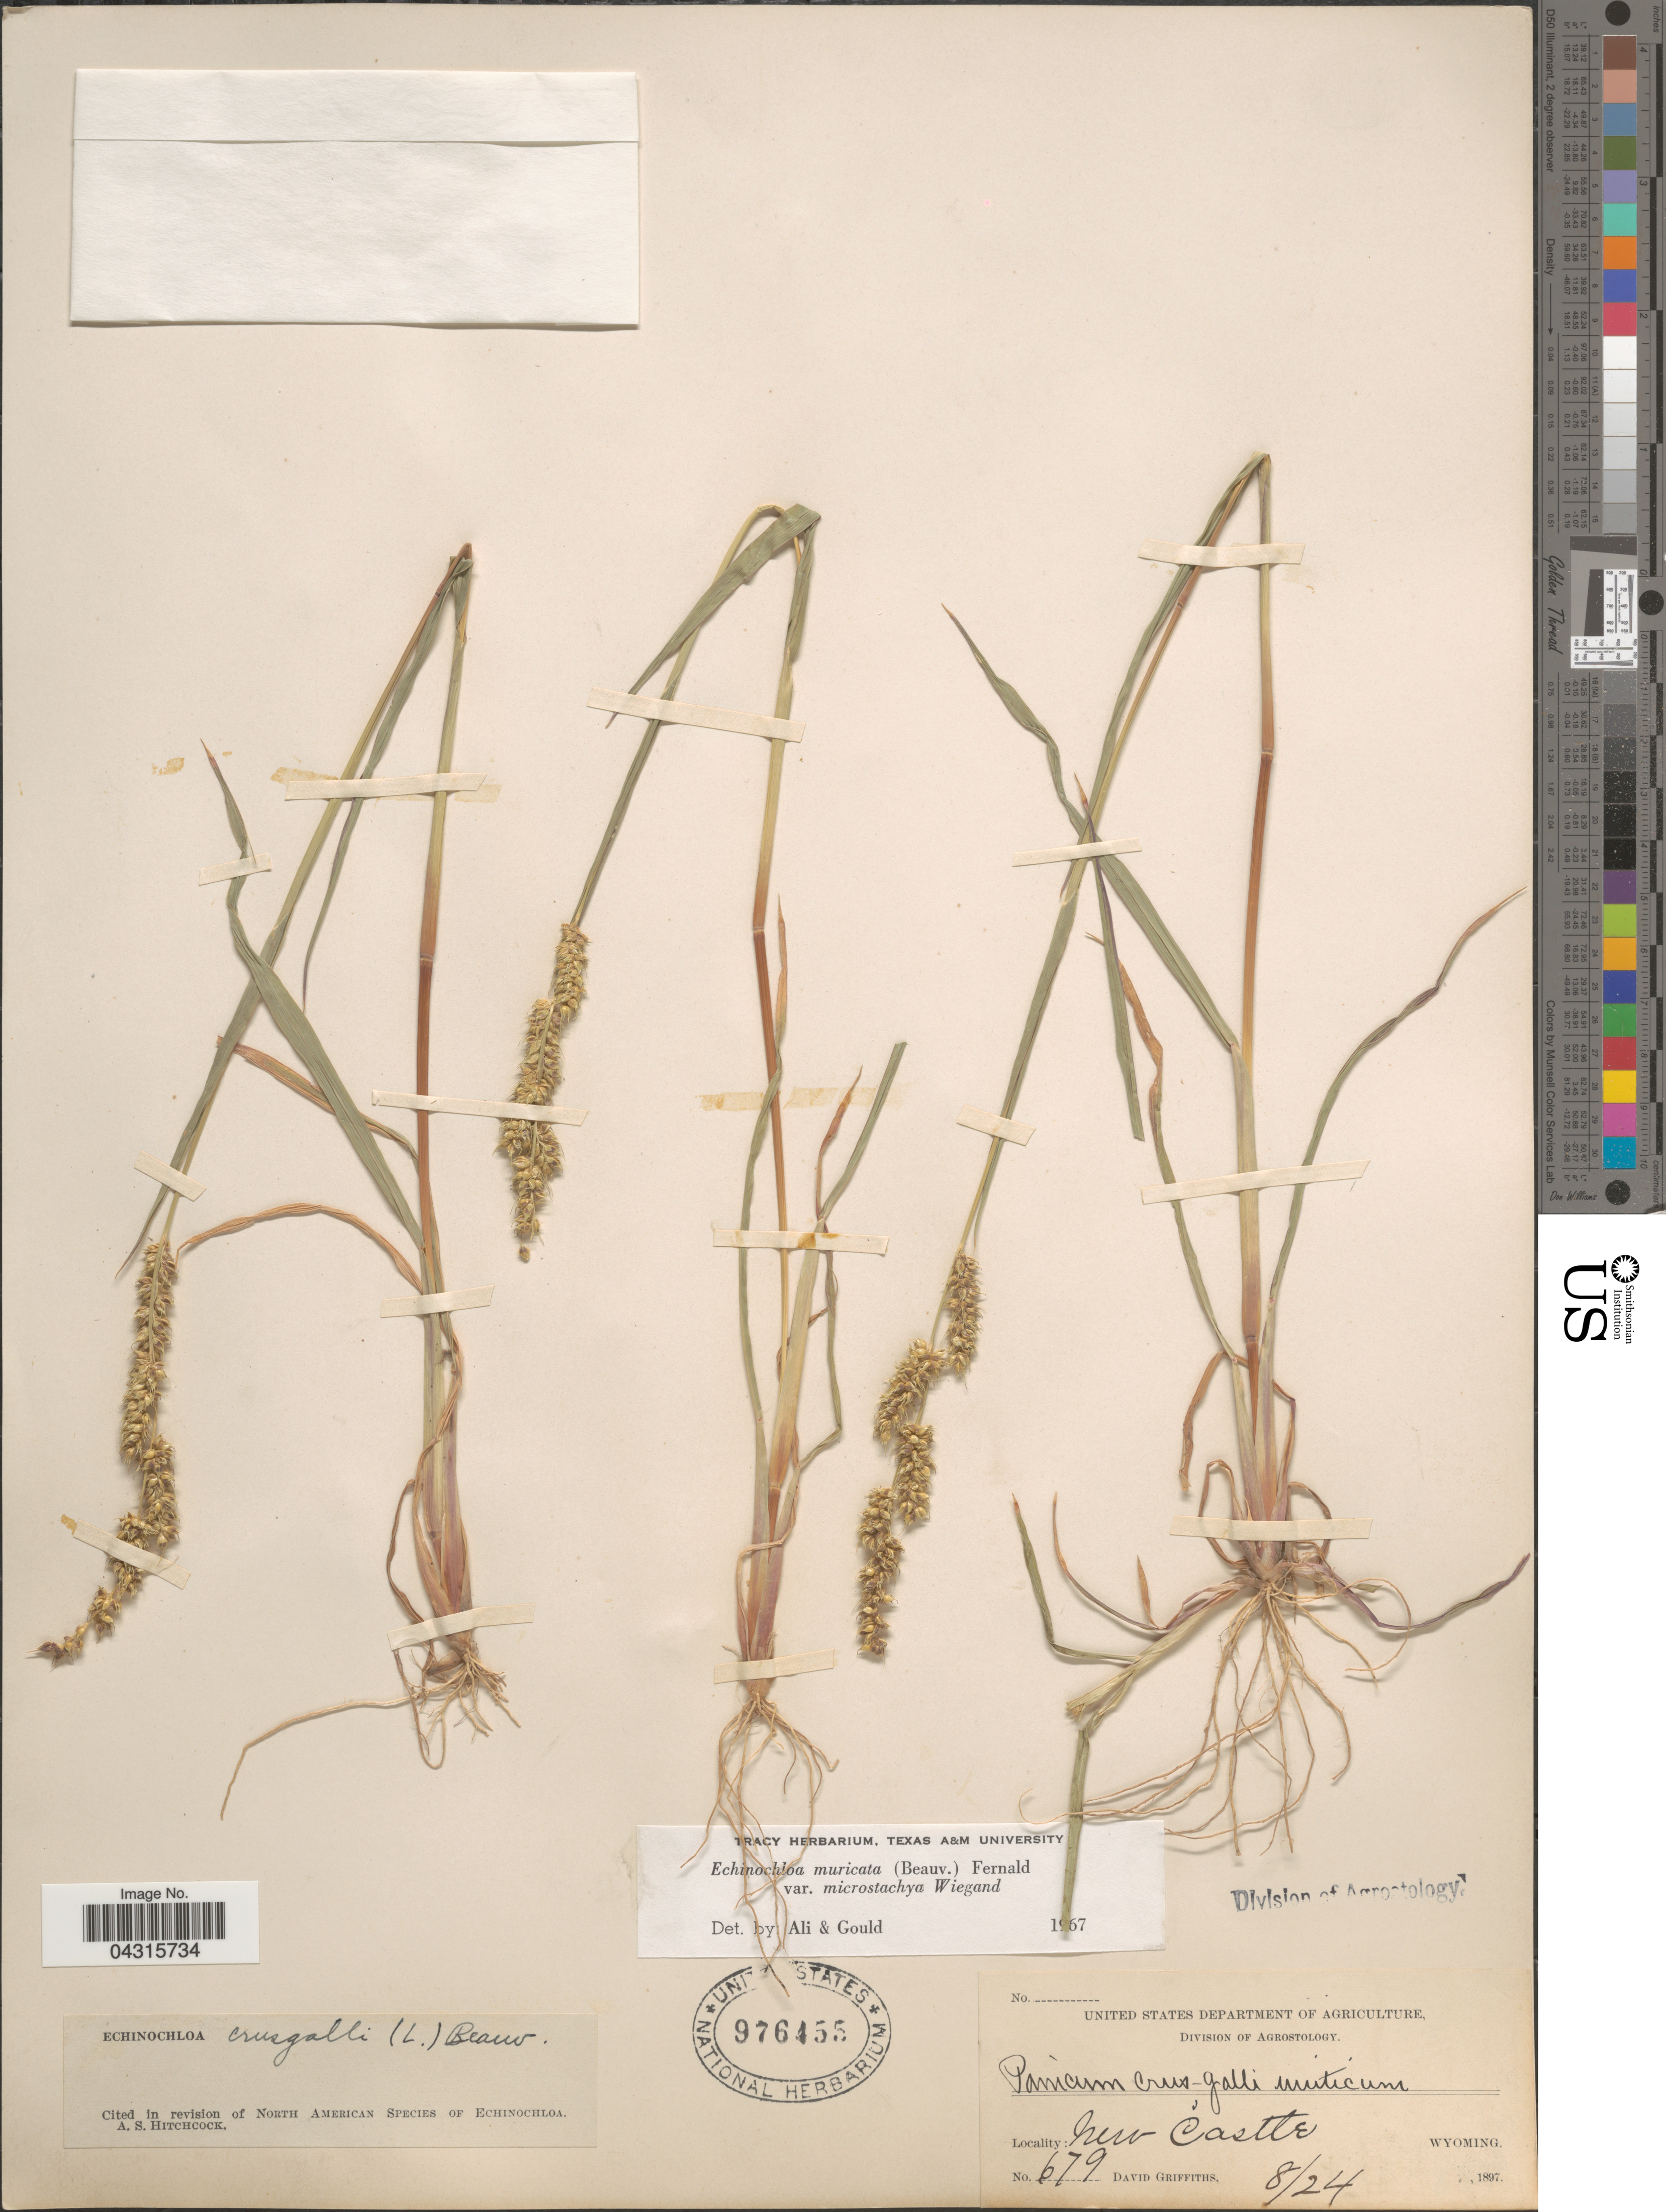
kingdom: Plantae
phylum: Tracheophyta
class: Liliopsida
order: Poales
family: Poaceae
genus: Echinochloa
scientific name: Echinochloa muricata var. microstachya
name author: Wiegand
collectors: D. Griffiths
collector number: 679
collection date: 1897-08-24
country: United States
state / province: Wyoming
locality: New Castle.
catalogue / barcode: US 976455